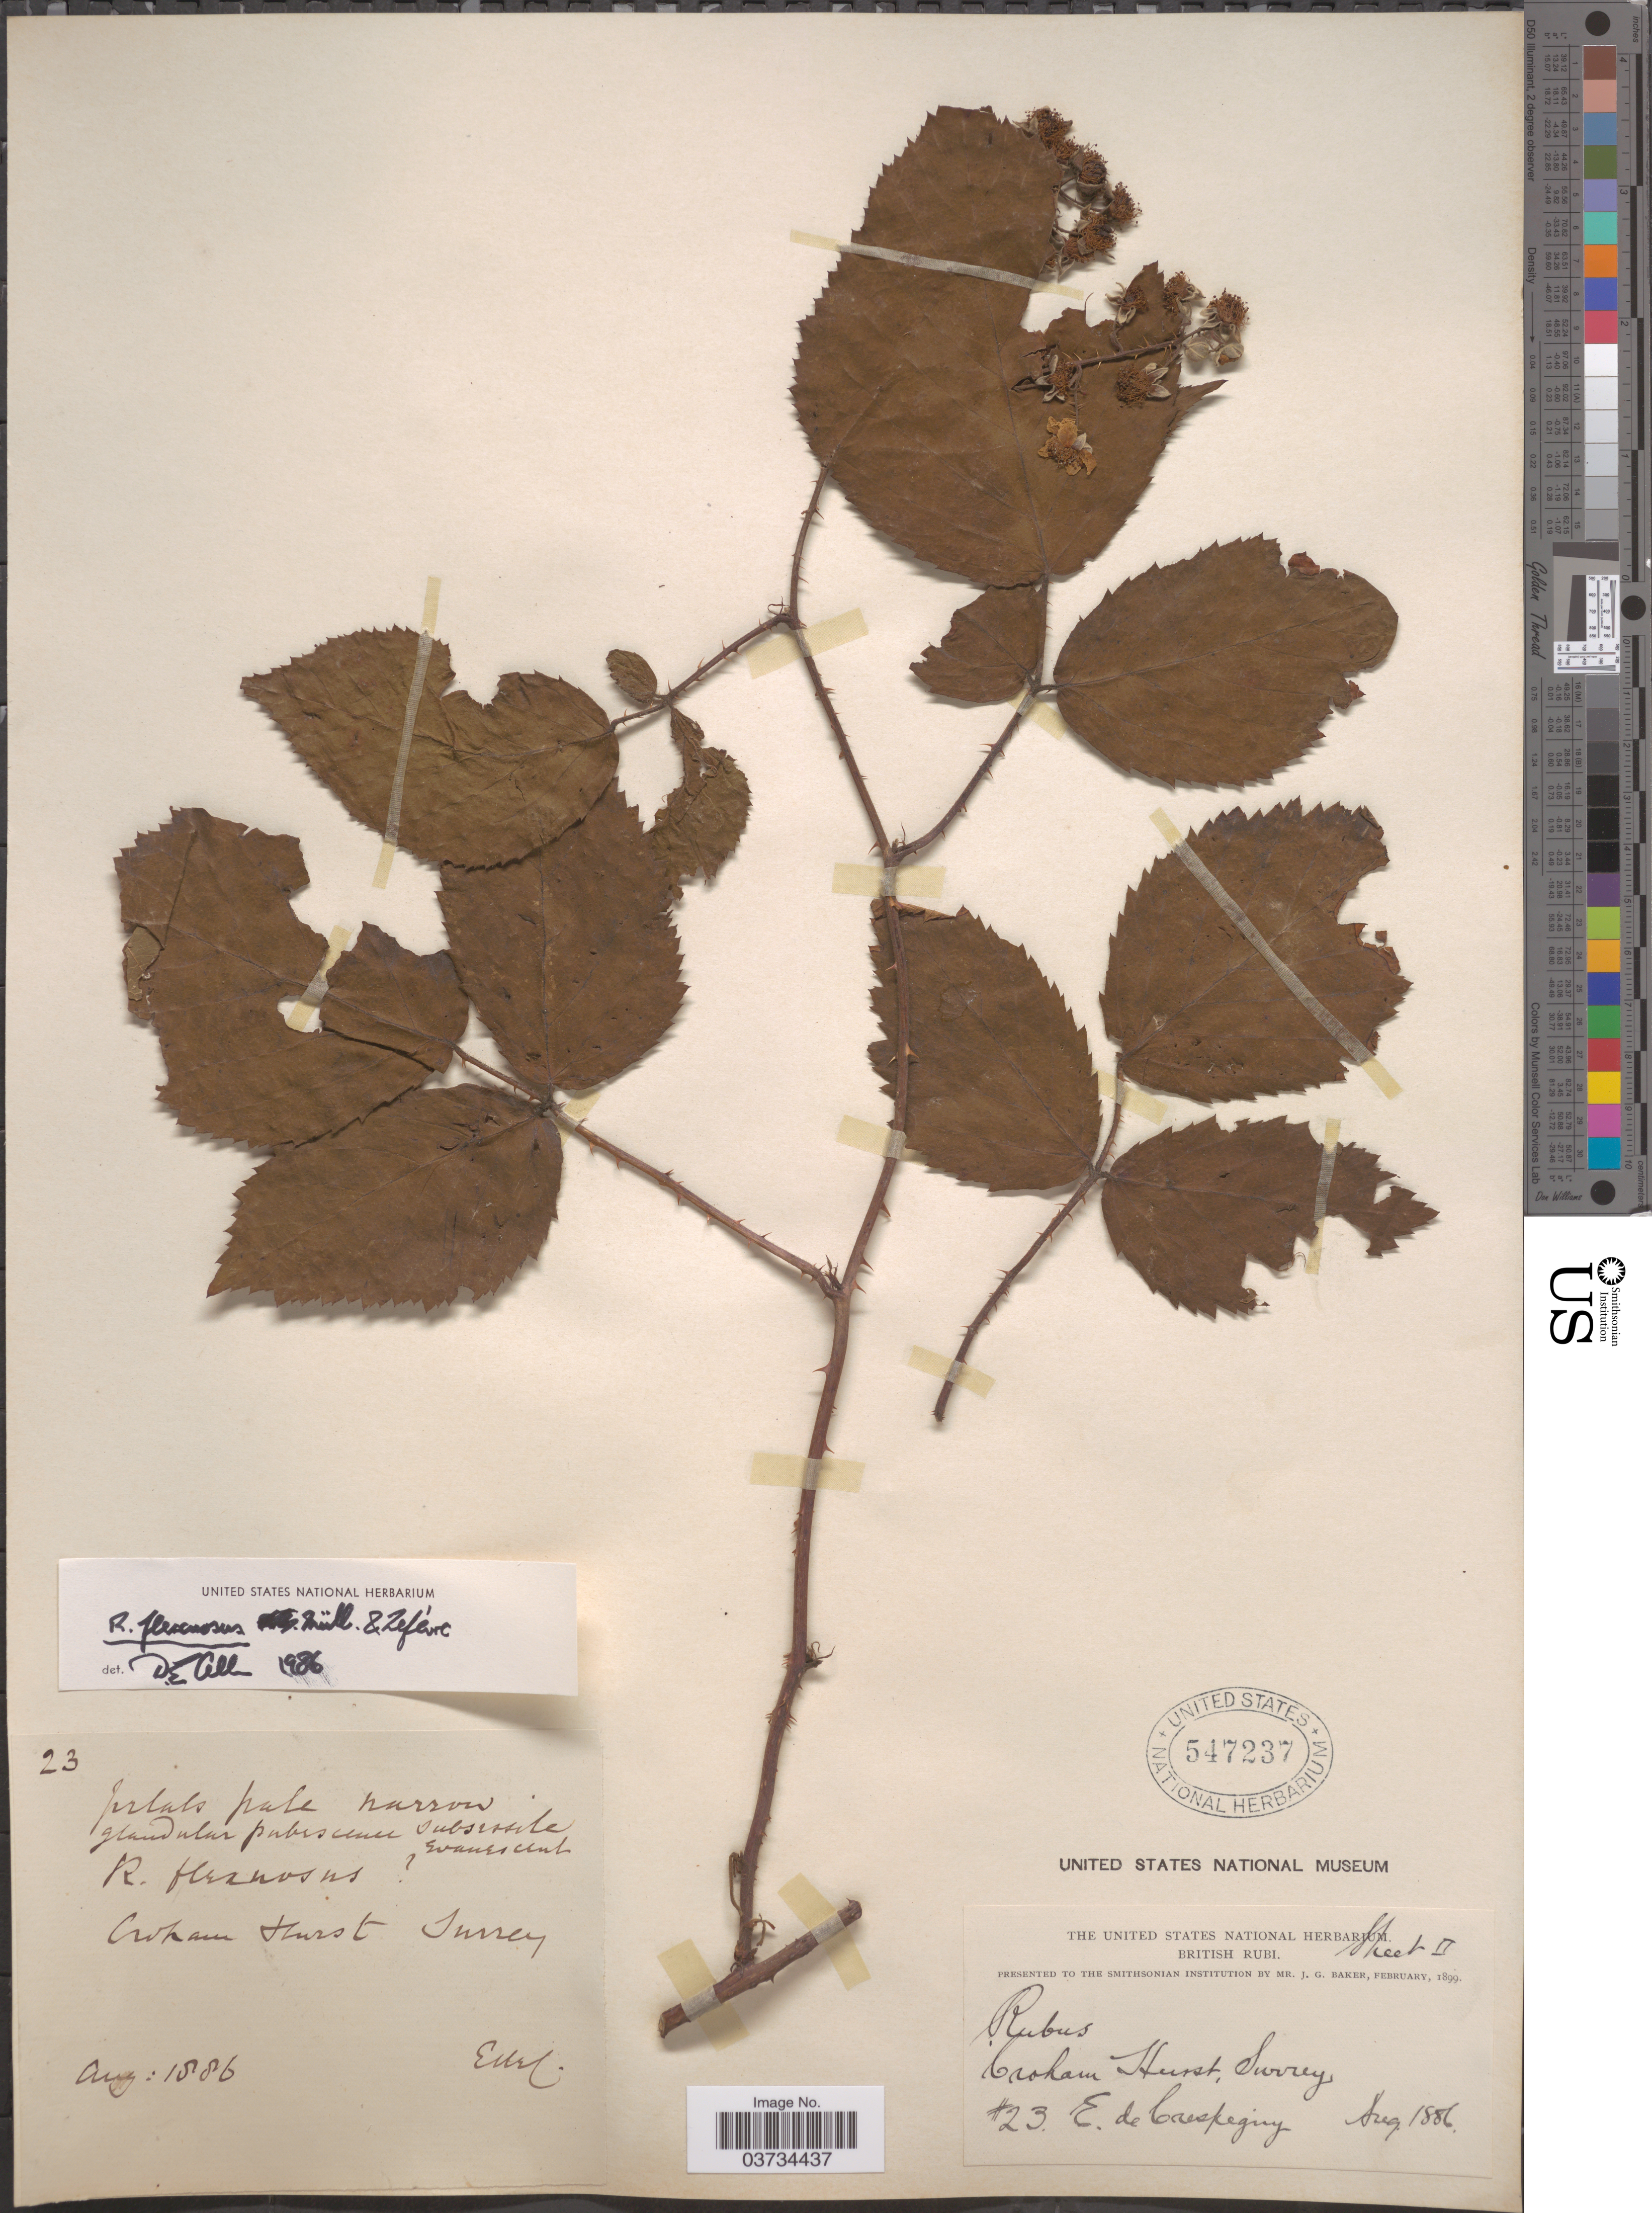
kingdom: Plantae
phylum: Tracheophyta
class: Magnoliopsida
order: Rosales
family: Rosaceae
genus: Rubus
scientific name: Rubus flexuosus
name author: P.J. Müll. & Lefèvre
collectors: E. de Crespigny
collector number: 23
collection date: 1886-08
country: United Kingdom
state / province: England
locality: Croham Hurst, Surrey.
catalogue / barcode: US 547237